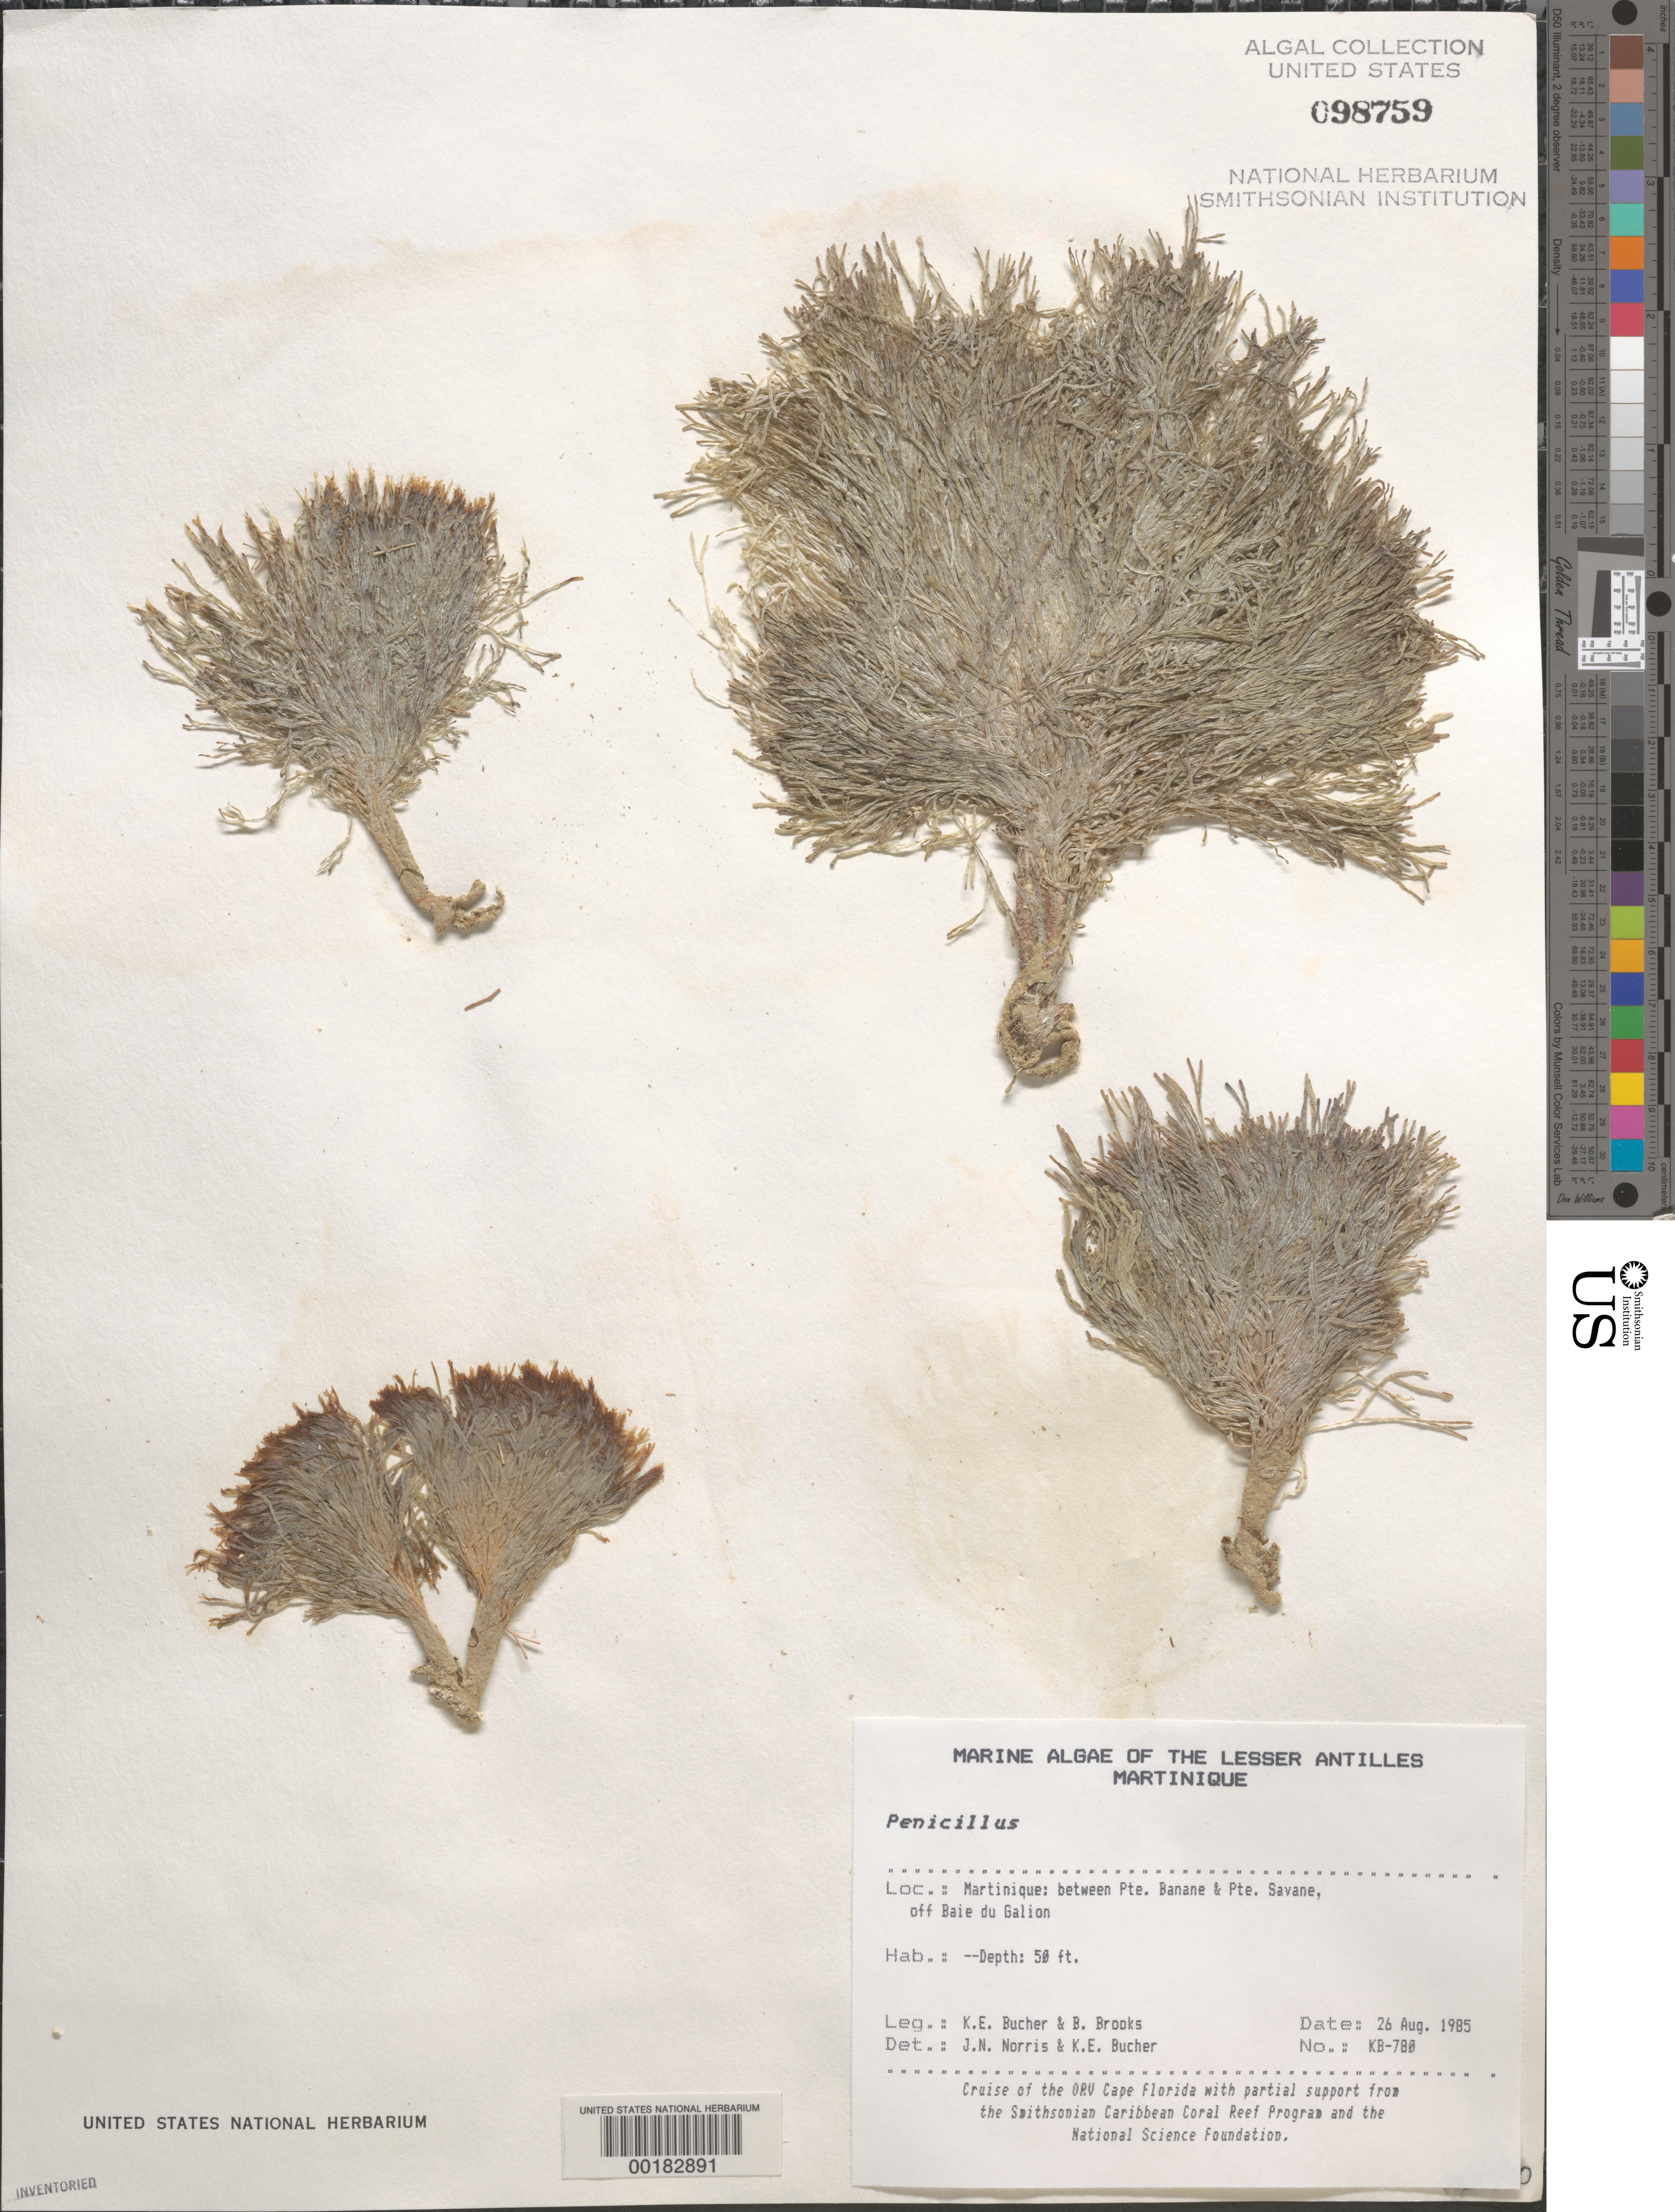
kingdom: Plantae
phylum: Chlorophyta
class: Ulvophyceae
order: Bryopsidales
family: Udoteaceae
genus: Penicillus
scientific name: Penicillus sp.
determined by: Norris, J. N.; Bucher, K. E.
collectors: K. E. Bucher & B. Brooks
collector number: Kb-780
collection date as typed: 26 Aug 1985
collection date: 1985-08-26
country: Martinique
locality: Between Pointe Banane and Pointe Savane, off Baie du Galion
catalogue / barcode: US 98759